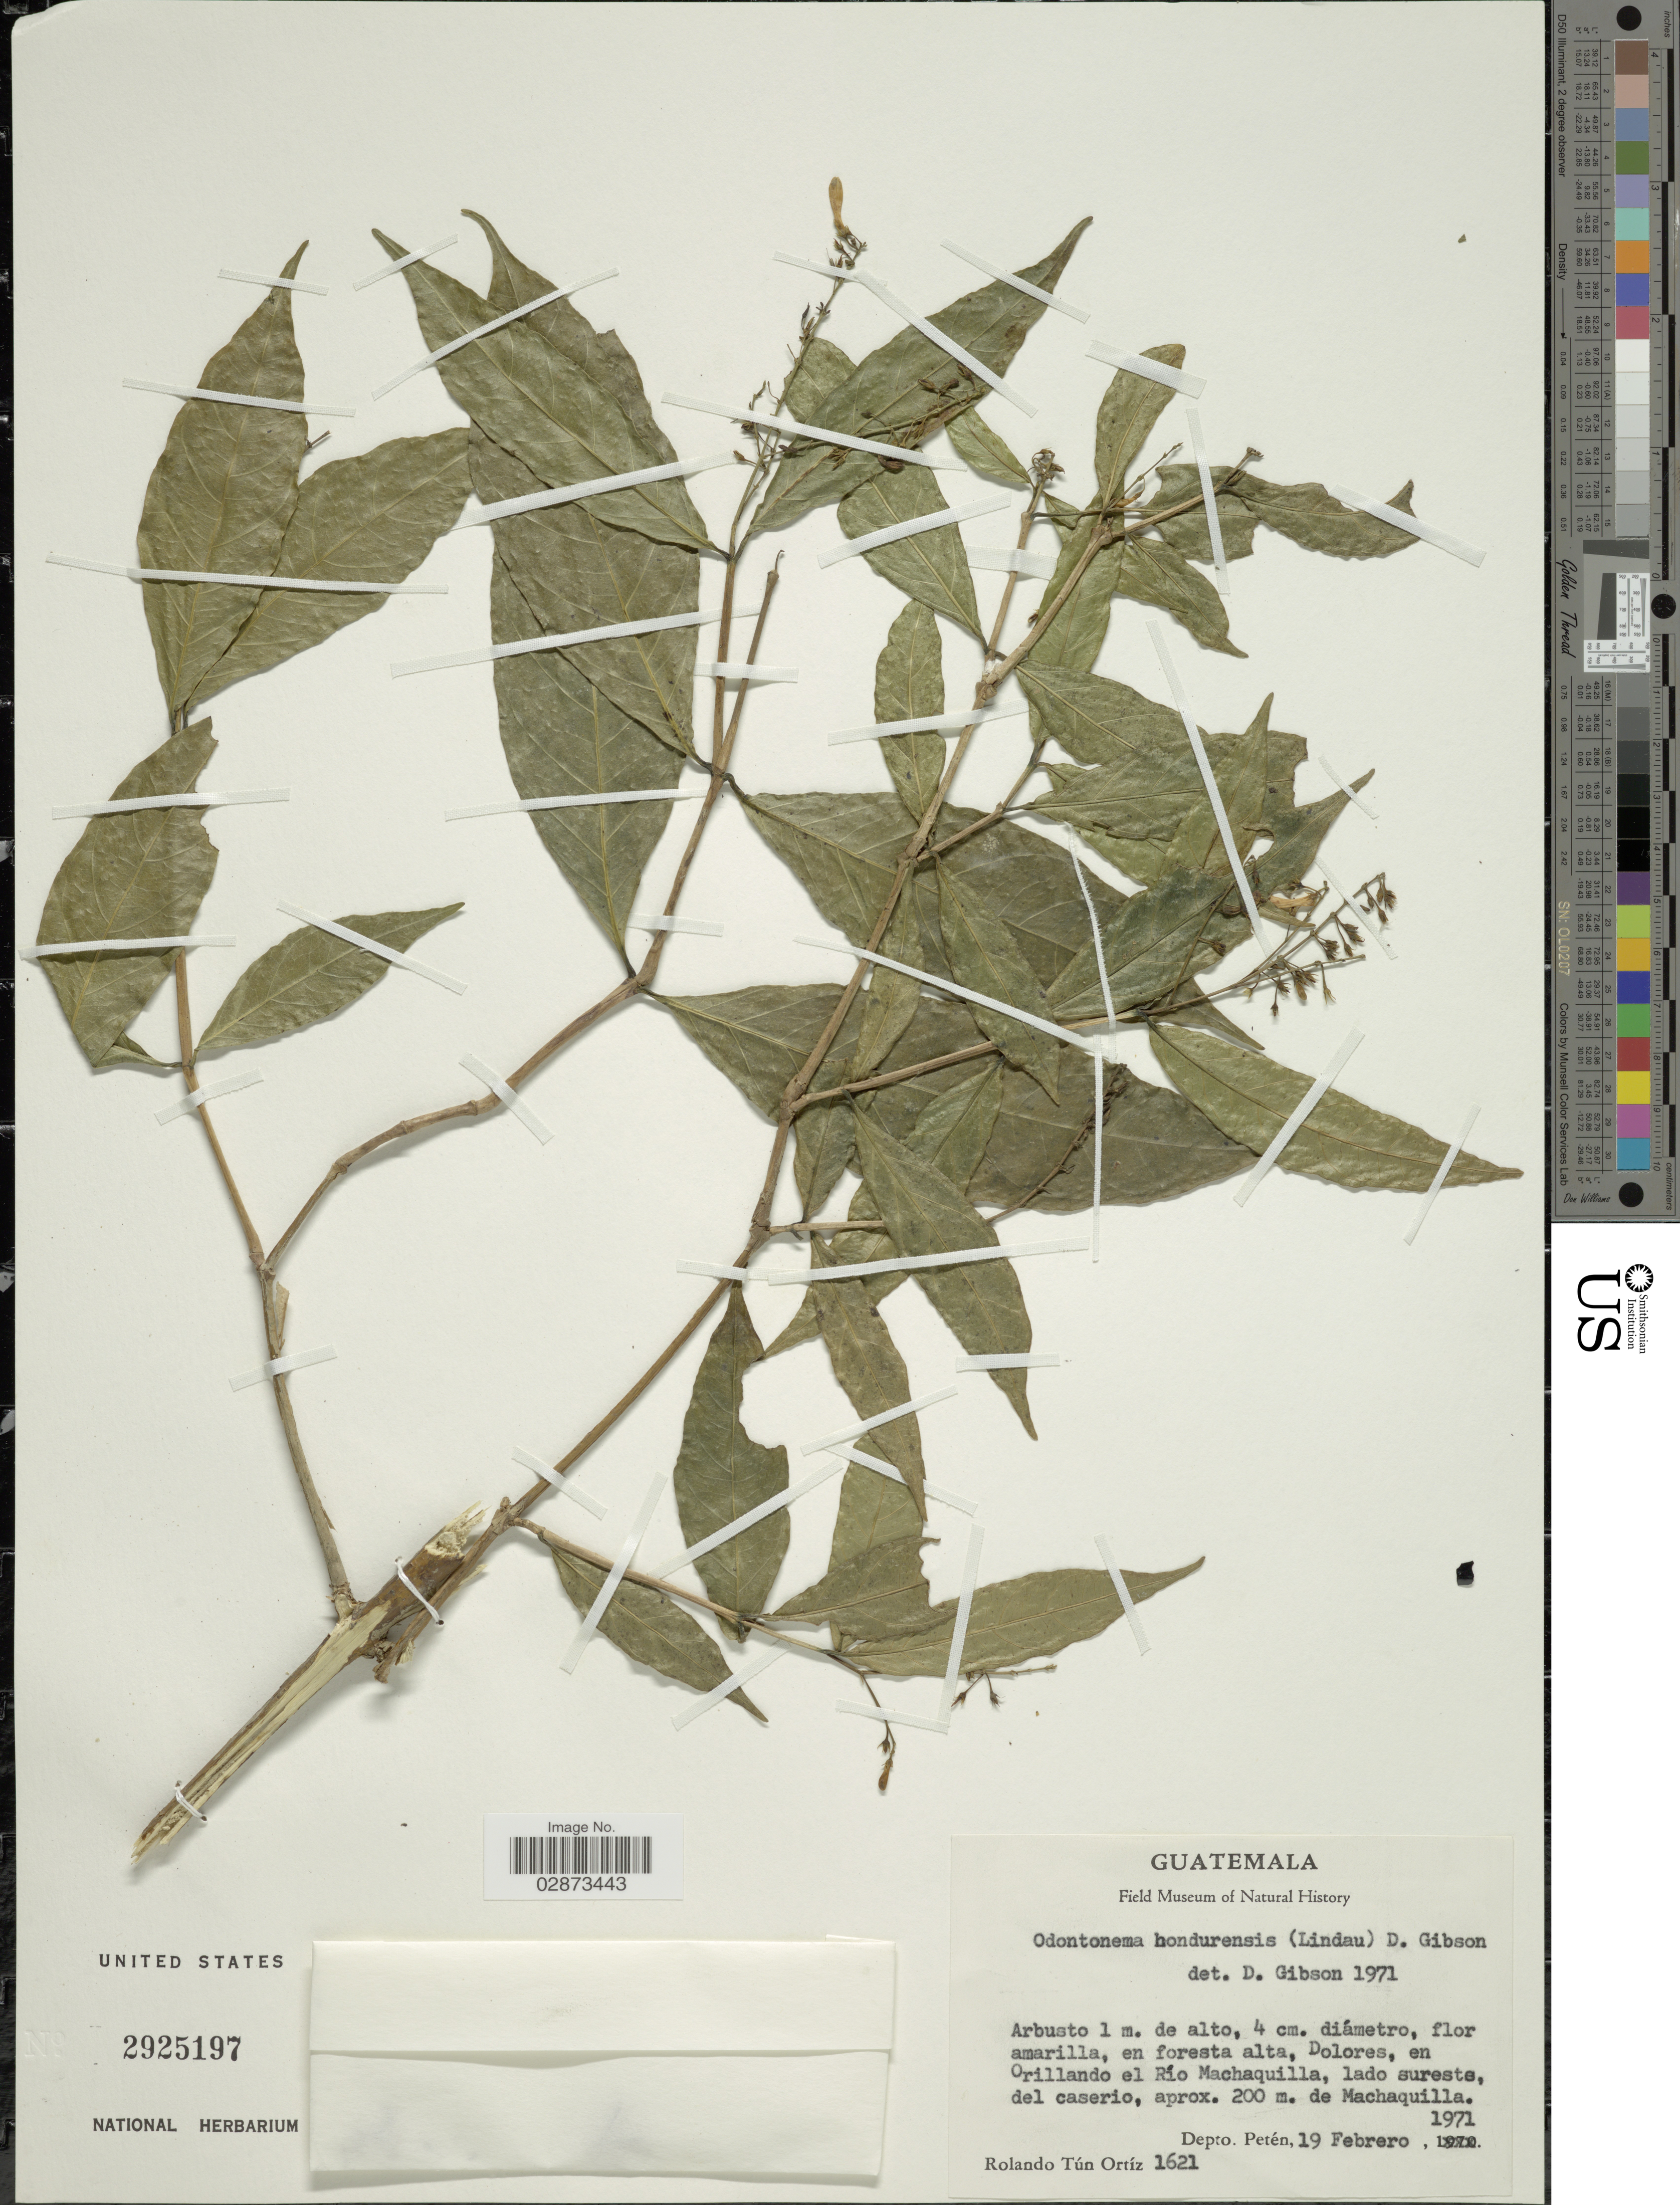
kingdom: Plantae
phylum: Tracheophyta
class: Magnoliopsida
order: Lamiales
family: Acanthaceae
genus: Odontonema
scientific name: Odontonema hondurensis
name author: (Lindau) D.N. Gibson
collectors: R. T. Ortíz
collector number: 1621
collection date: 1971-02-19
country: Guatemala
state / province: El Petén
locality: Dolores, en Orillando el Río Machaquilla, lado sureste del caserio, de Machaquilla.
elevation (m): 200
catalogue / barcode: US 2925197